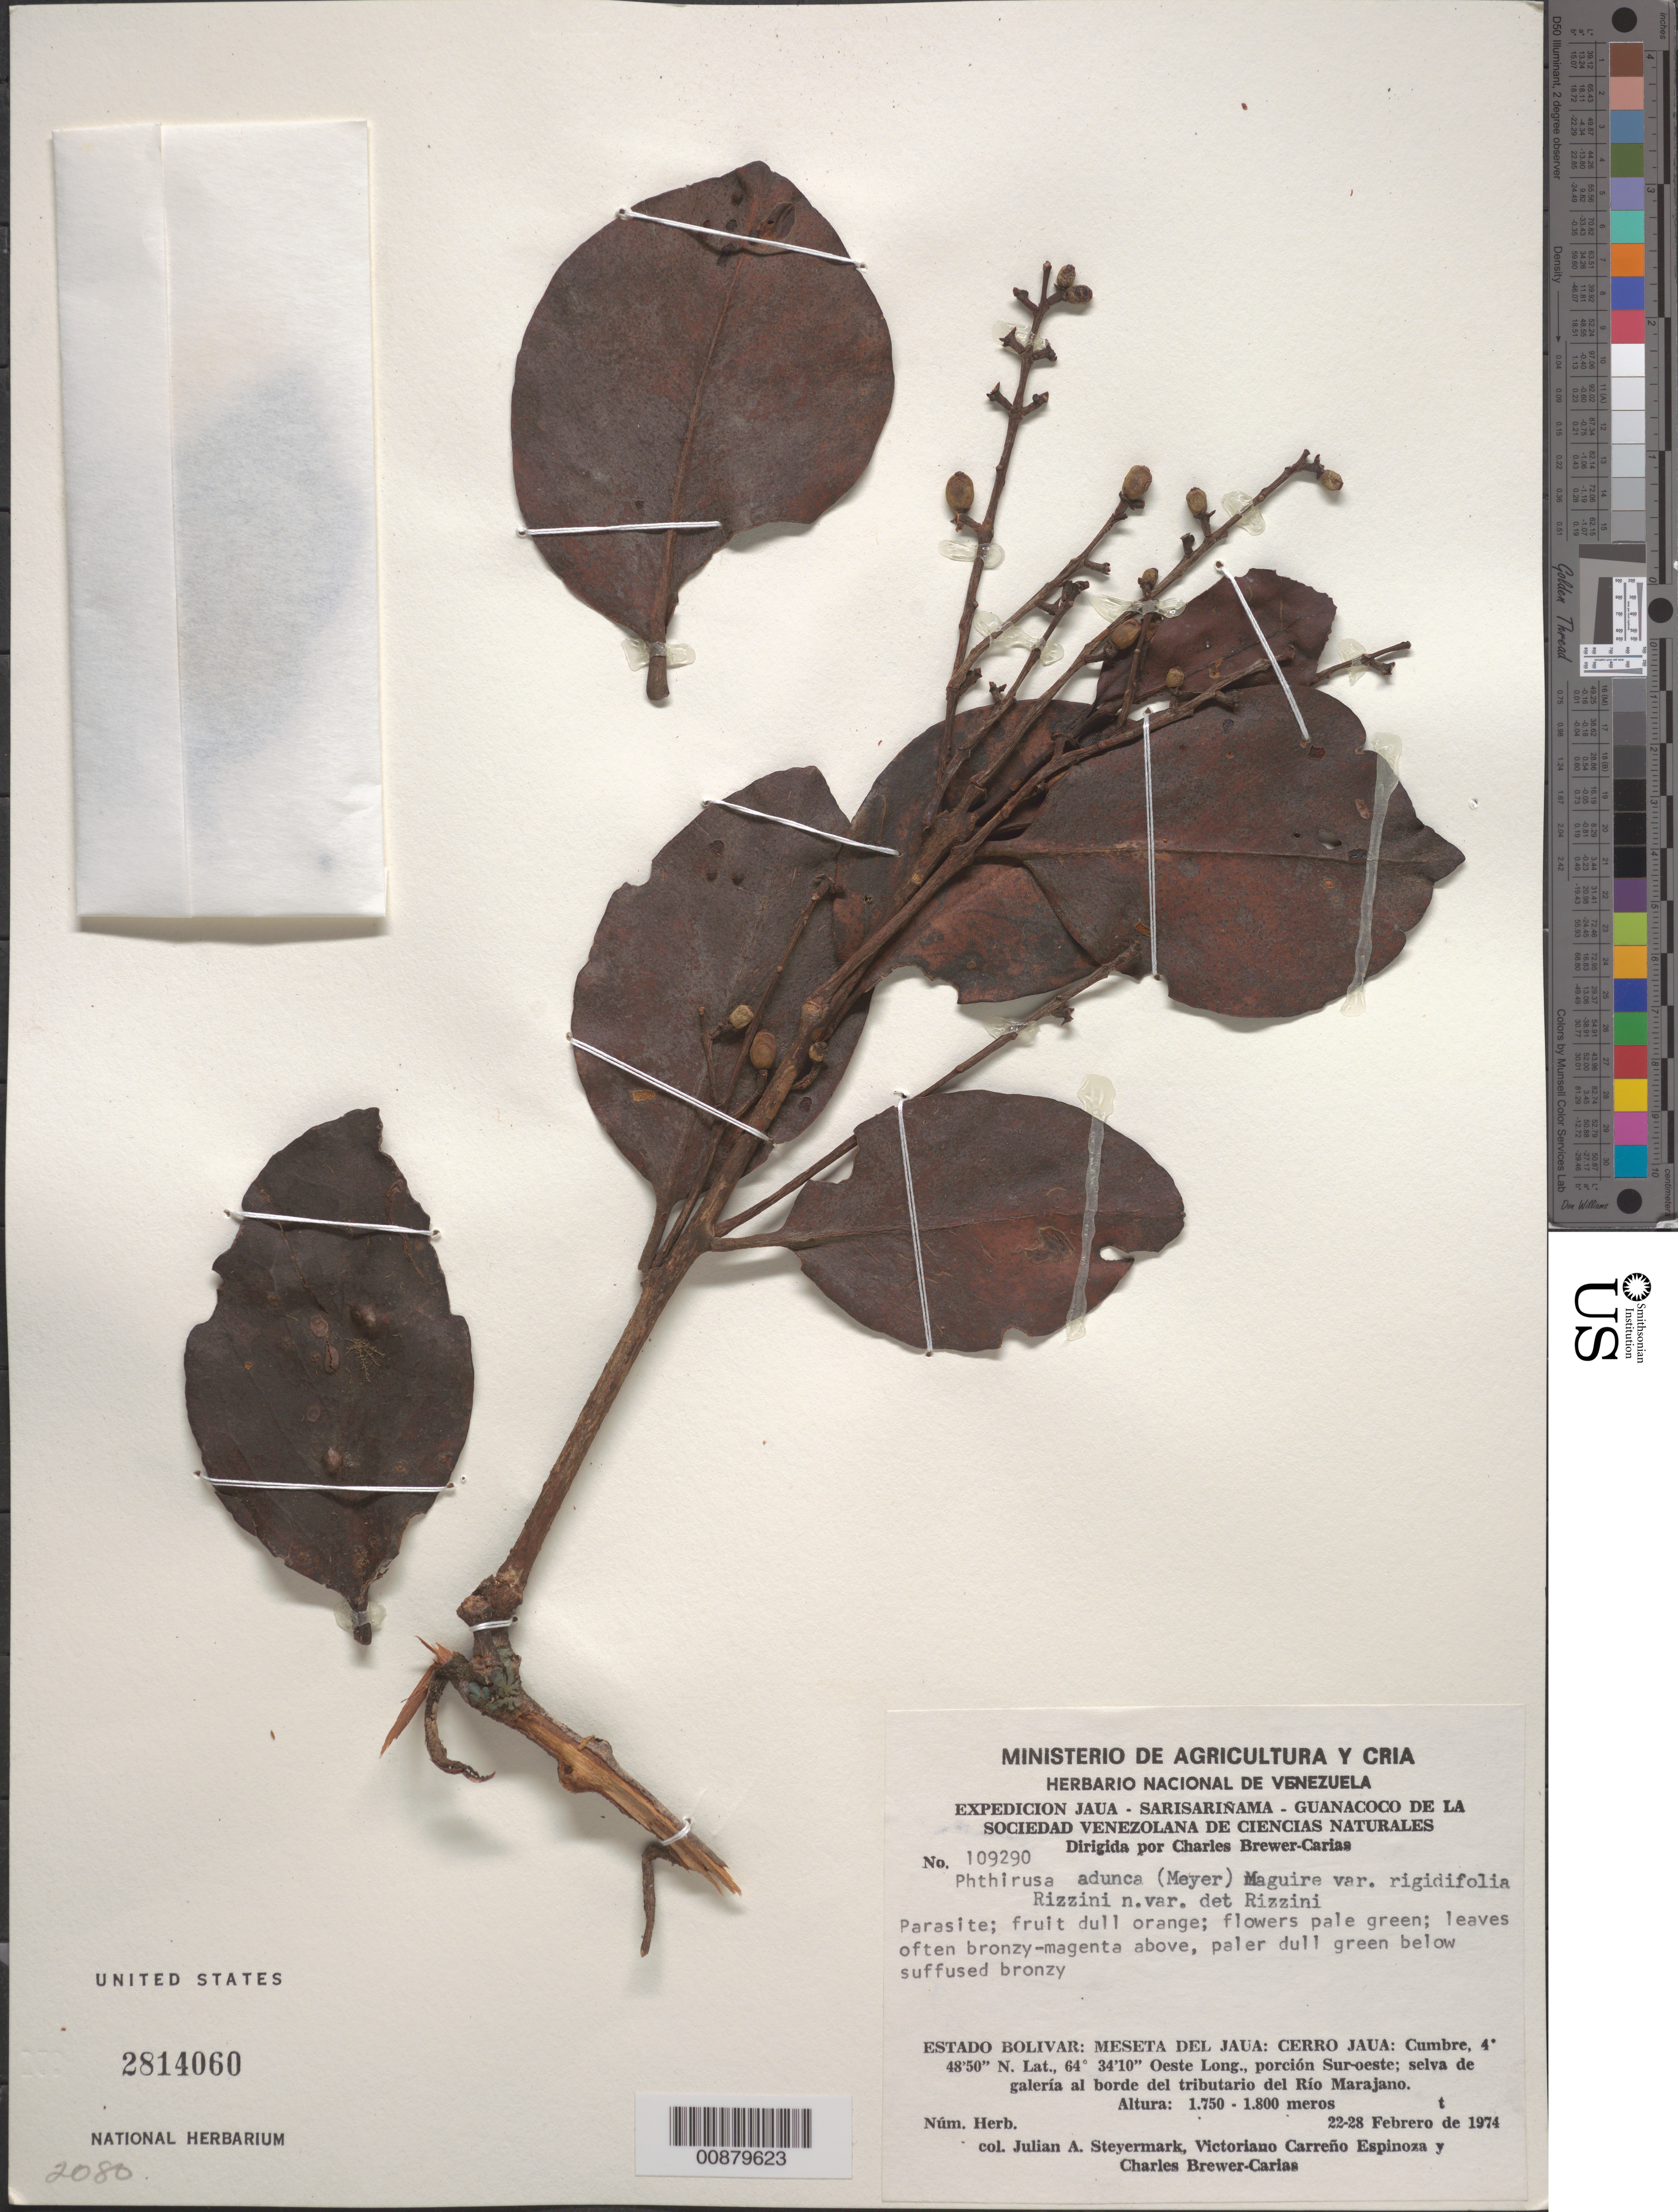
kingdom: Plantae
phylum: Tracheophyta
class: Magnoliopsida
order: Santalales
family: Loranthaceae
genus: Phthirusa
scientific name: Phthirusa adunca var. rigidifolia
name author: (G. Mey.) Maguire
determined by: Rizzini, Carlos T.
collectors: J. Steyermark, V. Carreño E. & C. Brewer-Carias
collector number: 109290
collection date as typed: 22-Feb-74 to 28-Feb-74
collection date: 1974-02-22/1974-02-28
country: Venezuela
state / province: Bolívar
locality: Meseta del Jaua: Cerro Jaua, portion SO. Río Marajano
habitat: Selva de galeria al borde del tributario del rio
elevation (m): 1750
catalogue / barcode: US 2814060